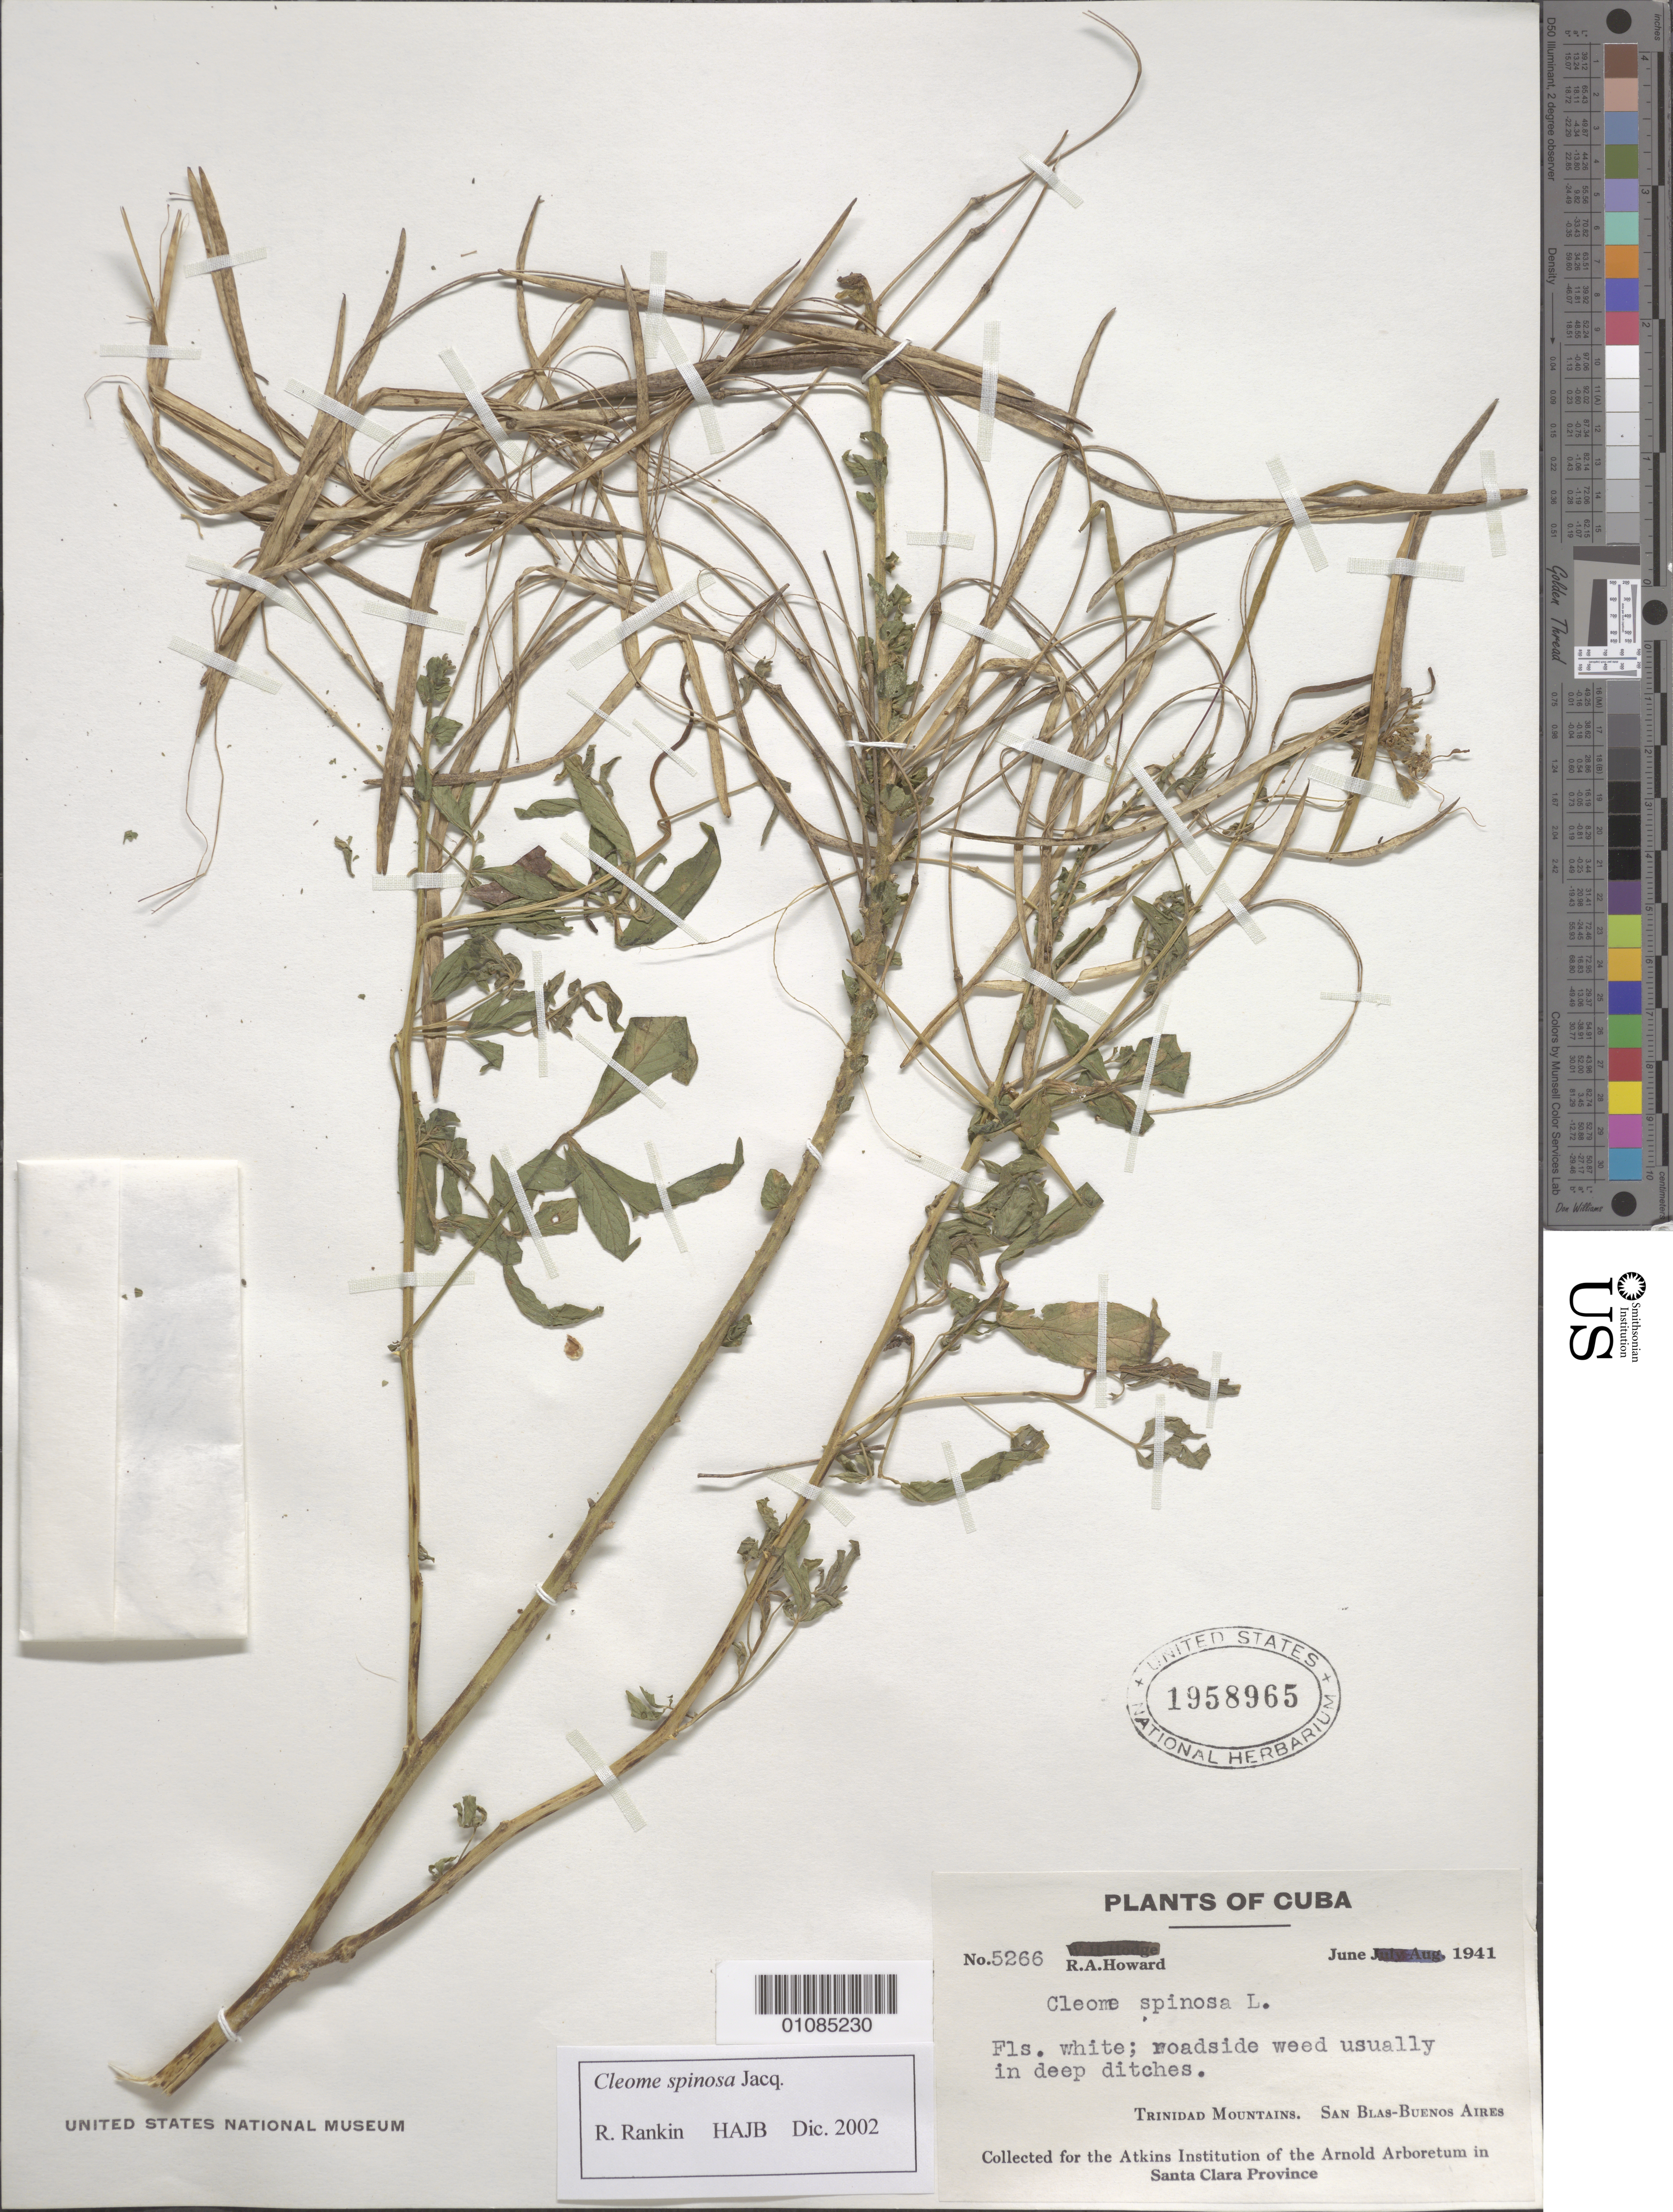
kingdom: Plantae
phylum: Tracheophyta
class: Magnoliopsida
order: Brassicales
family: Cleomaceae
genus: Tarenaya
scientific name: Tarenaya spinosa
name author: (Jacq.) Raf.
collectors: R. A. Howard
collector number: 5266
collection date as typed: Jun 1941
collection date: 1941-06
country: Cuba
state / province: Sancti Spiritus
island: Cuba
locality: Trinidad Mountains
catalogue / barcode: US 1958965